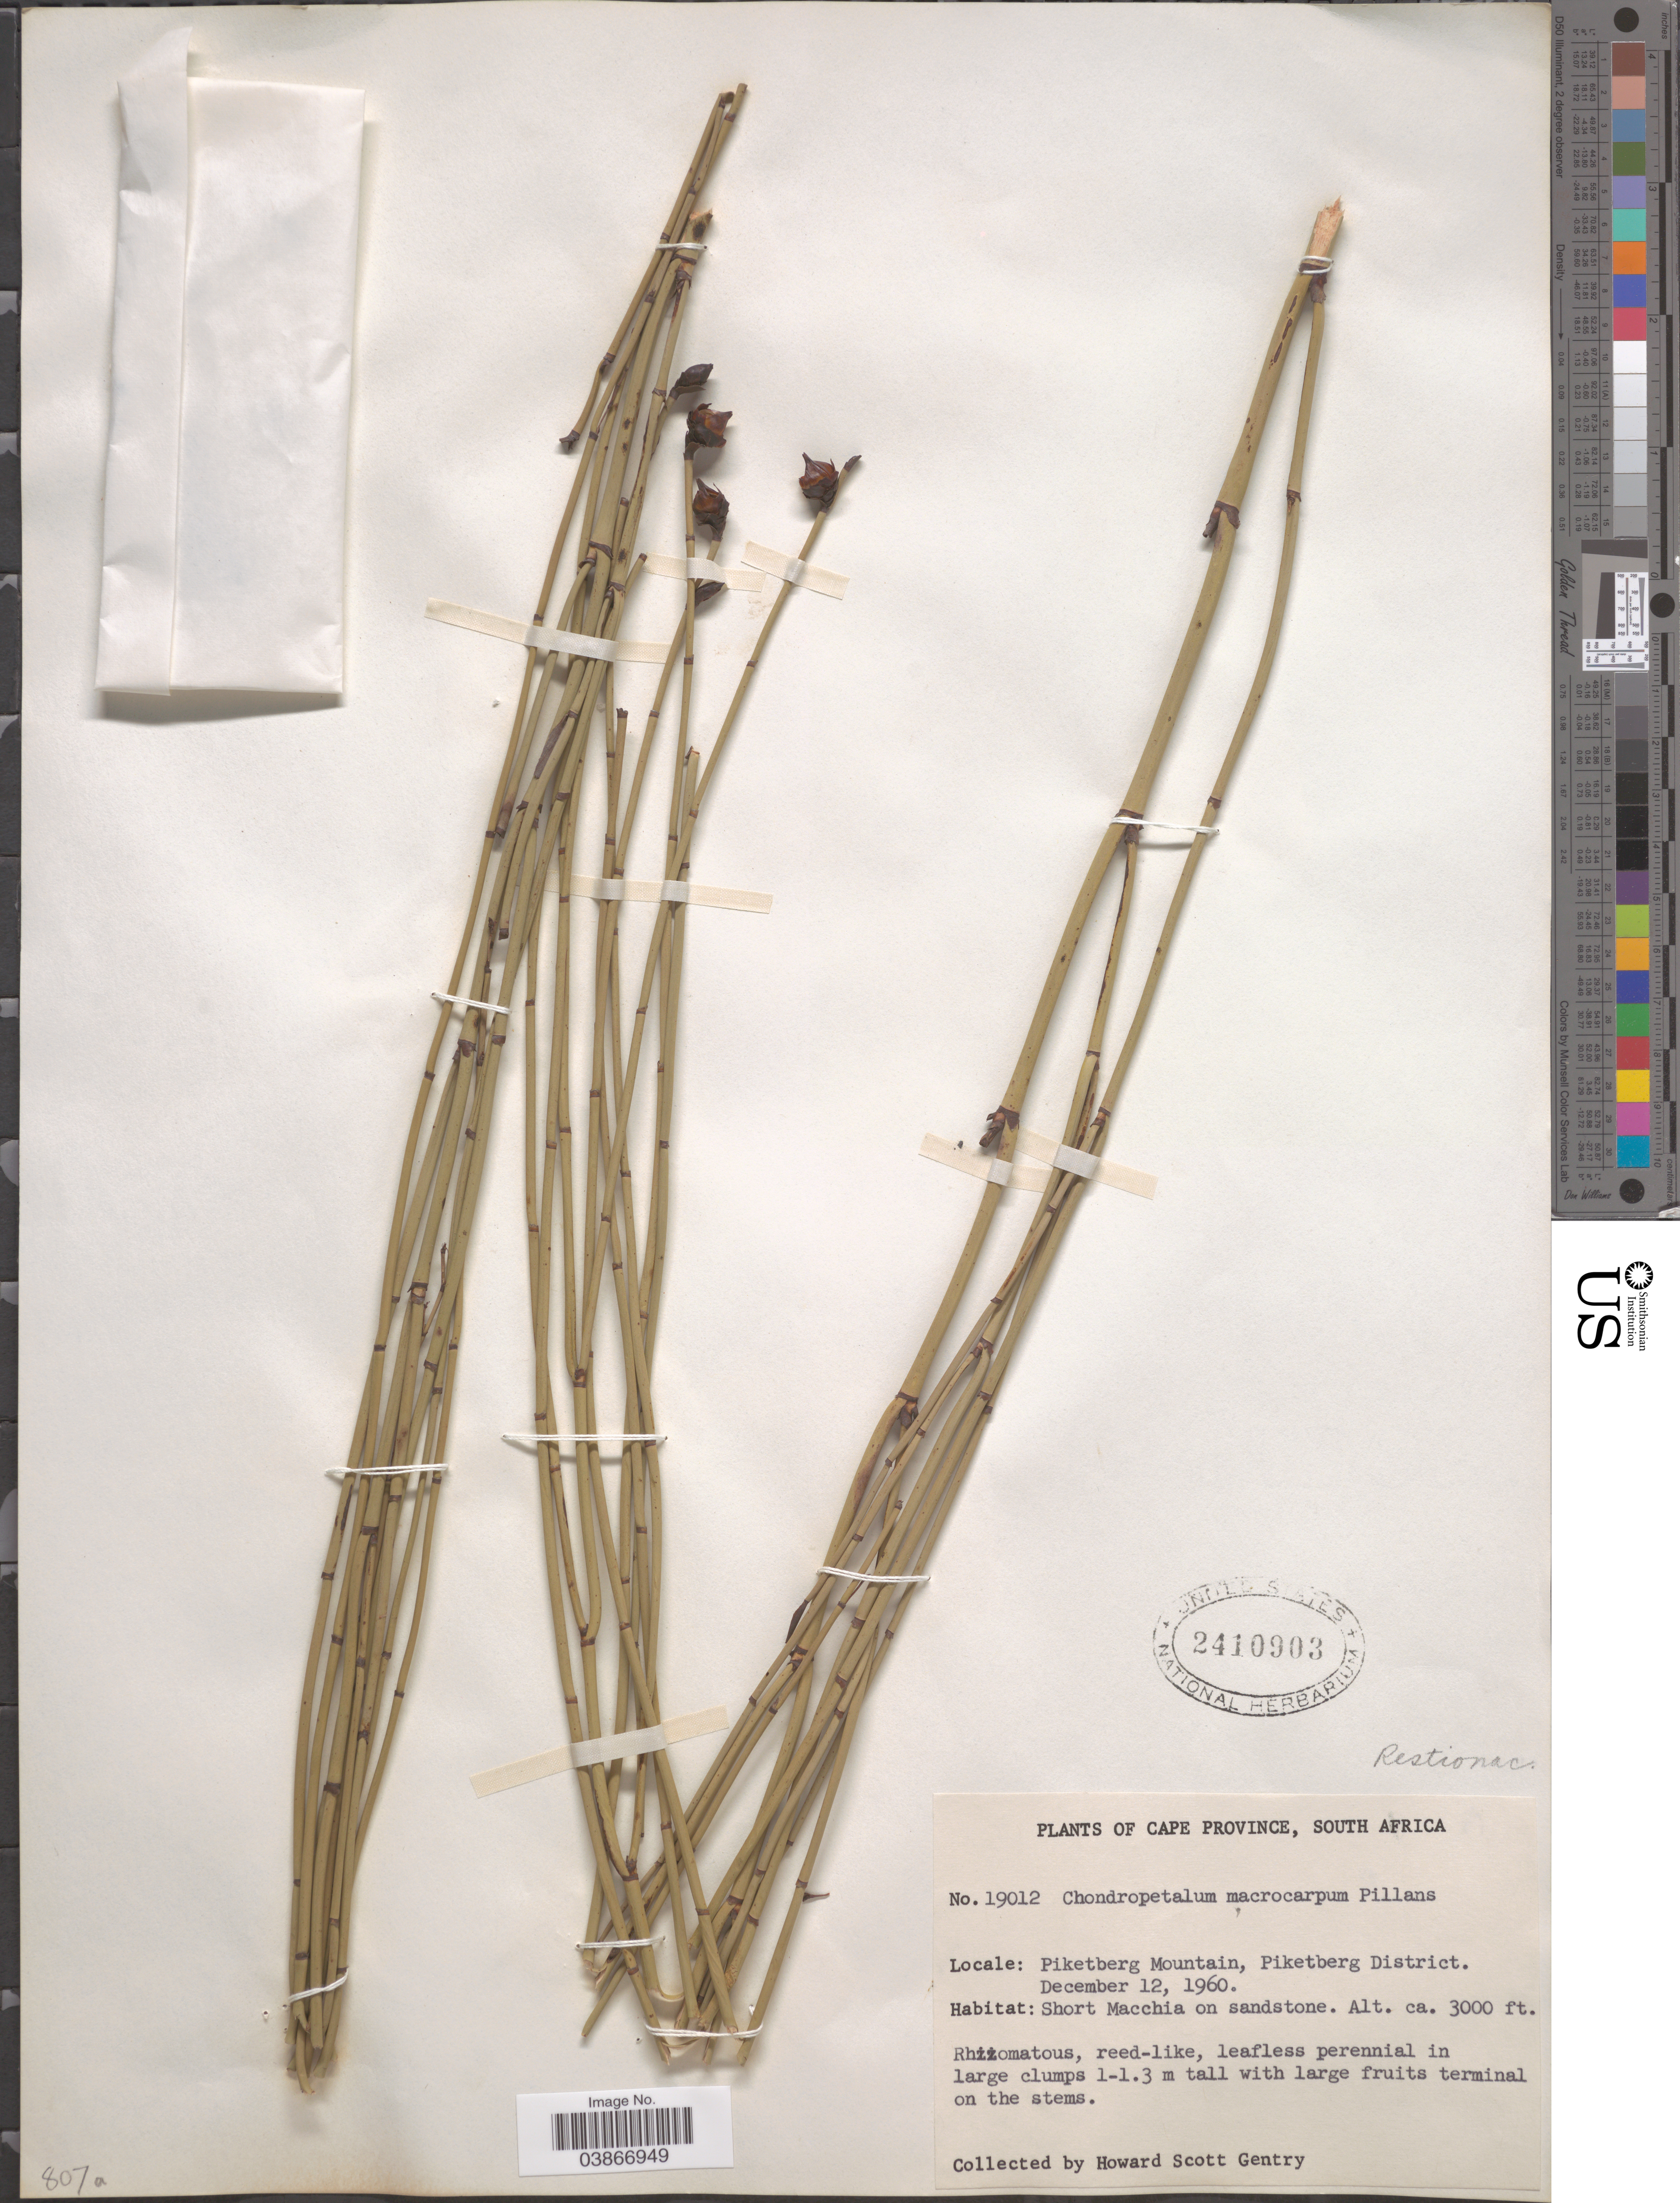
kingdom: Plantae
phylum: Tracheophyta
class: Liliopsida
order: Poales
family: Restionaceae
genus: Elegia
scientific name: Elegia macrocarpa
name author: (Kunth) Moline & H.P. Linder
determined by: Strong, Mark T., (BOT), Smithsonian Institution - National Museum of Natural History (UNITED STATES)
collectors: H. S. Gentry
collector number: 19012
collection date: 1960-12-12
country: South Africa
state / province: Western Cape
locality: Piketberg Mountain, Piketberg District.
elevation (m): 914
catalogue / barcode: US 2410903